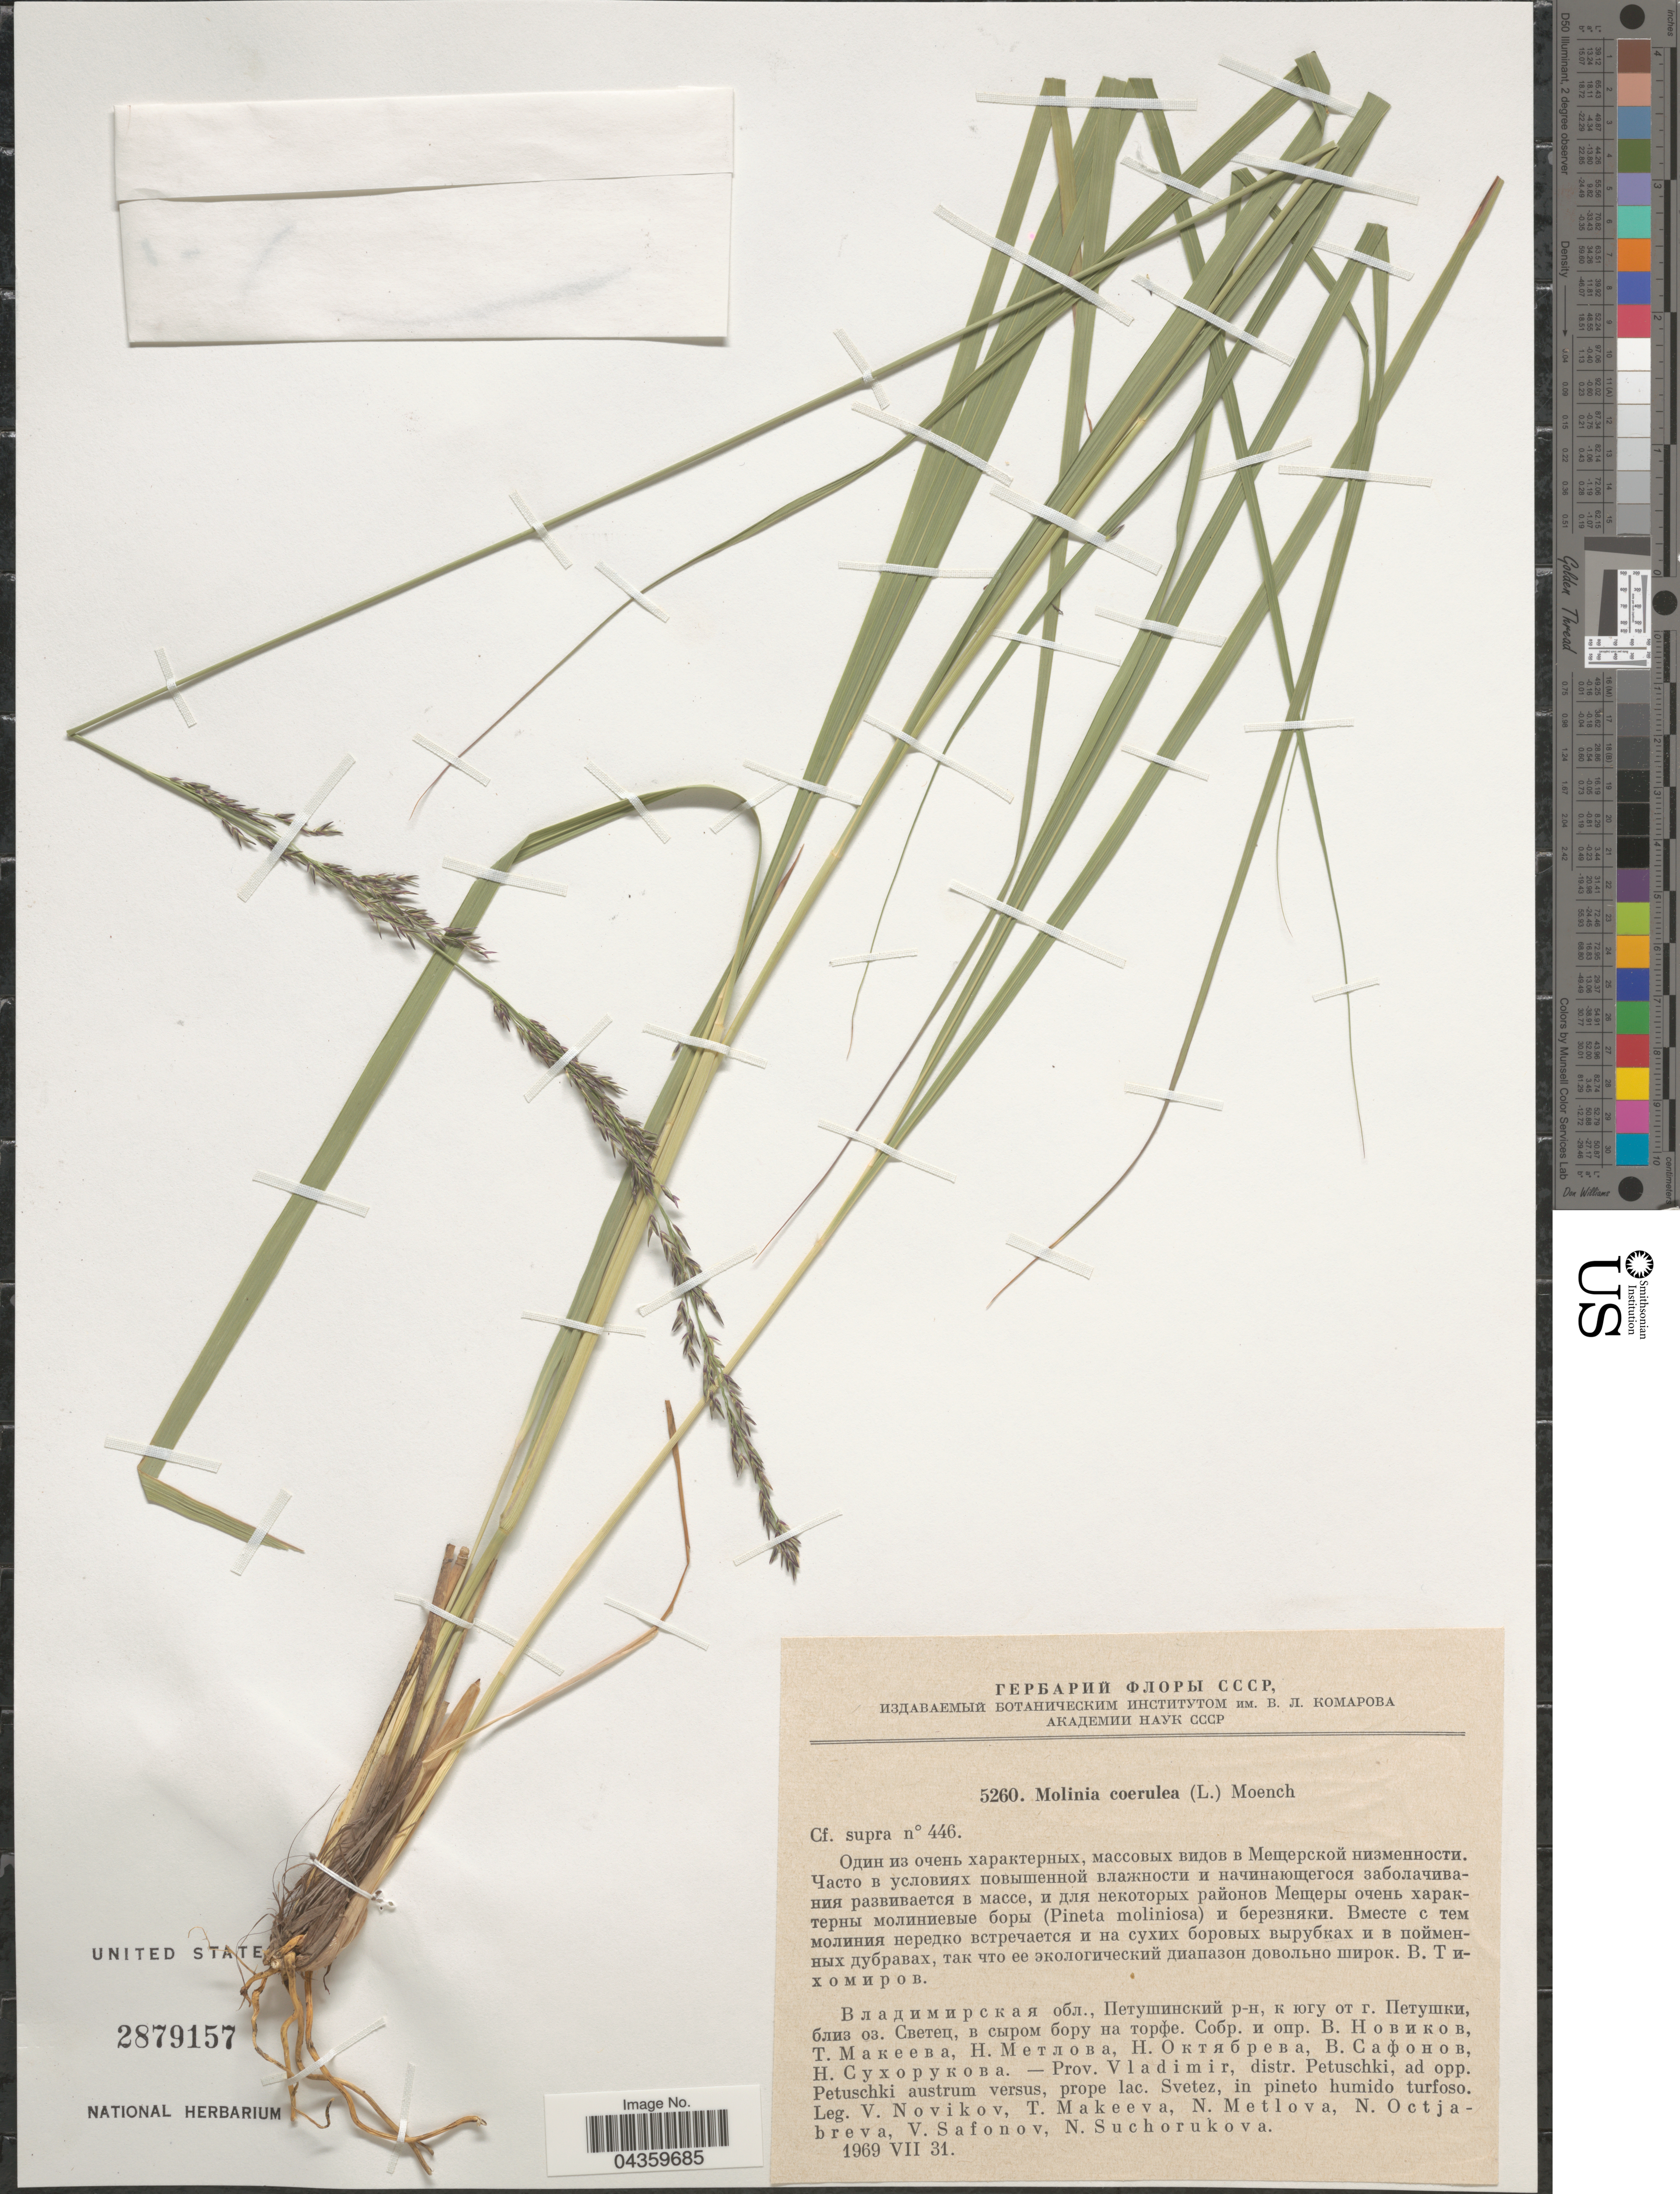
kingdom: Plantae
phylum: Tracheophyta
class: Liliopsida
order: Poales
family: Poaceae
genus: Molinia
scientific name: Molinia caerulea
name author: (L.) Moench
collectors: V. Novikov, T. Makeeva, N. Metlova, N. Octjabreva & et al.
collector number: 5260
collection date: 1969-07-31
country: Russian Federation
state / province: Vladimir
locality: Distr. Petuschki, ad opp. Petuschki austrum versus, prope lac. Svetez, in piineto humido turfoso.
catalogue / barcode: US 2879157